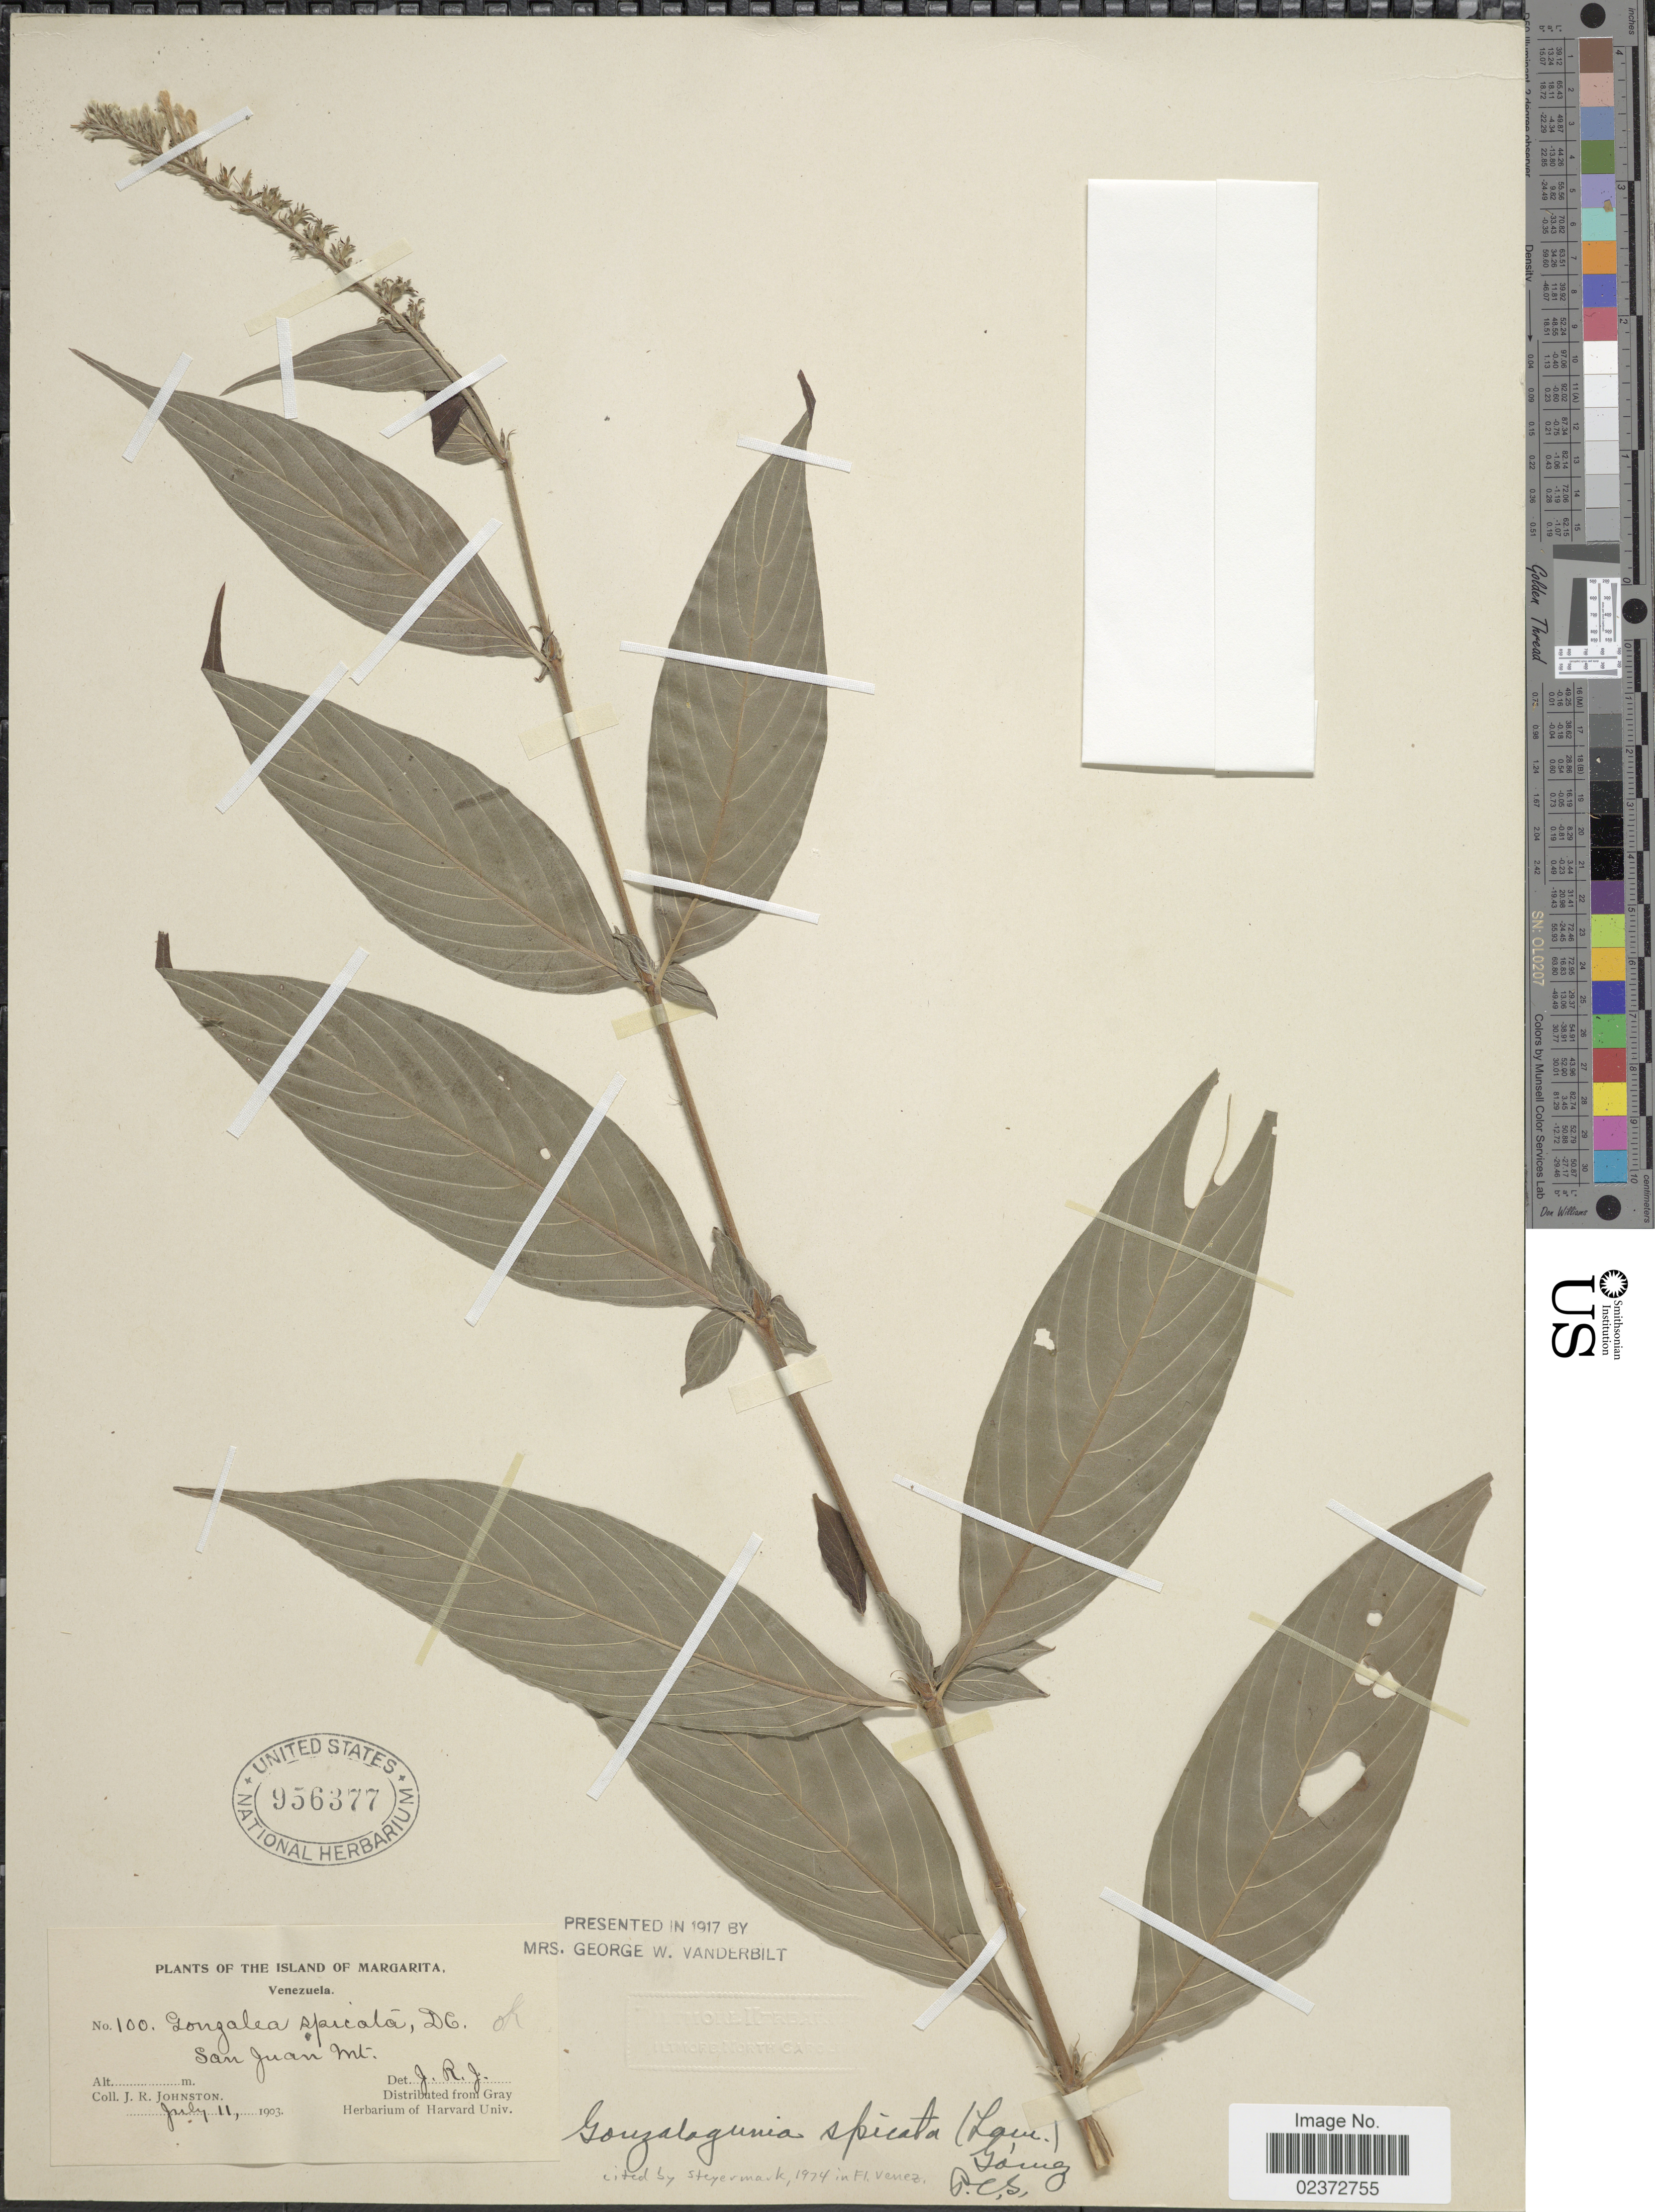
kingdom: Plantae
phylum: Tracheophyta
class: Magnoliopsida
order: Gentianales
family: Rubiaceae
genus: Gonzalagunia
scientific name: Gonzalagunia spicata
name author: (Lam.) M. Gómez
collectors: J. Johnston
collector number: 100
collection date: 1903-07-11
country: Venezuela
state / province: Nueva Esparta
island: Margarita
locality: Island of Margarita. San Juan Mt.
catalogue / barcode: US 956377